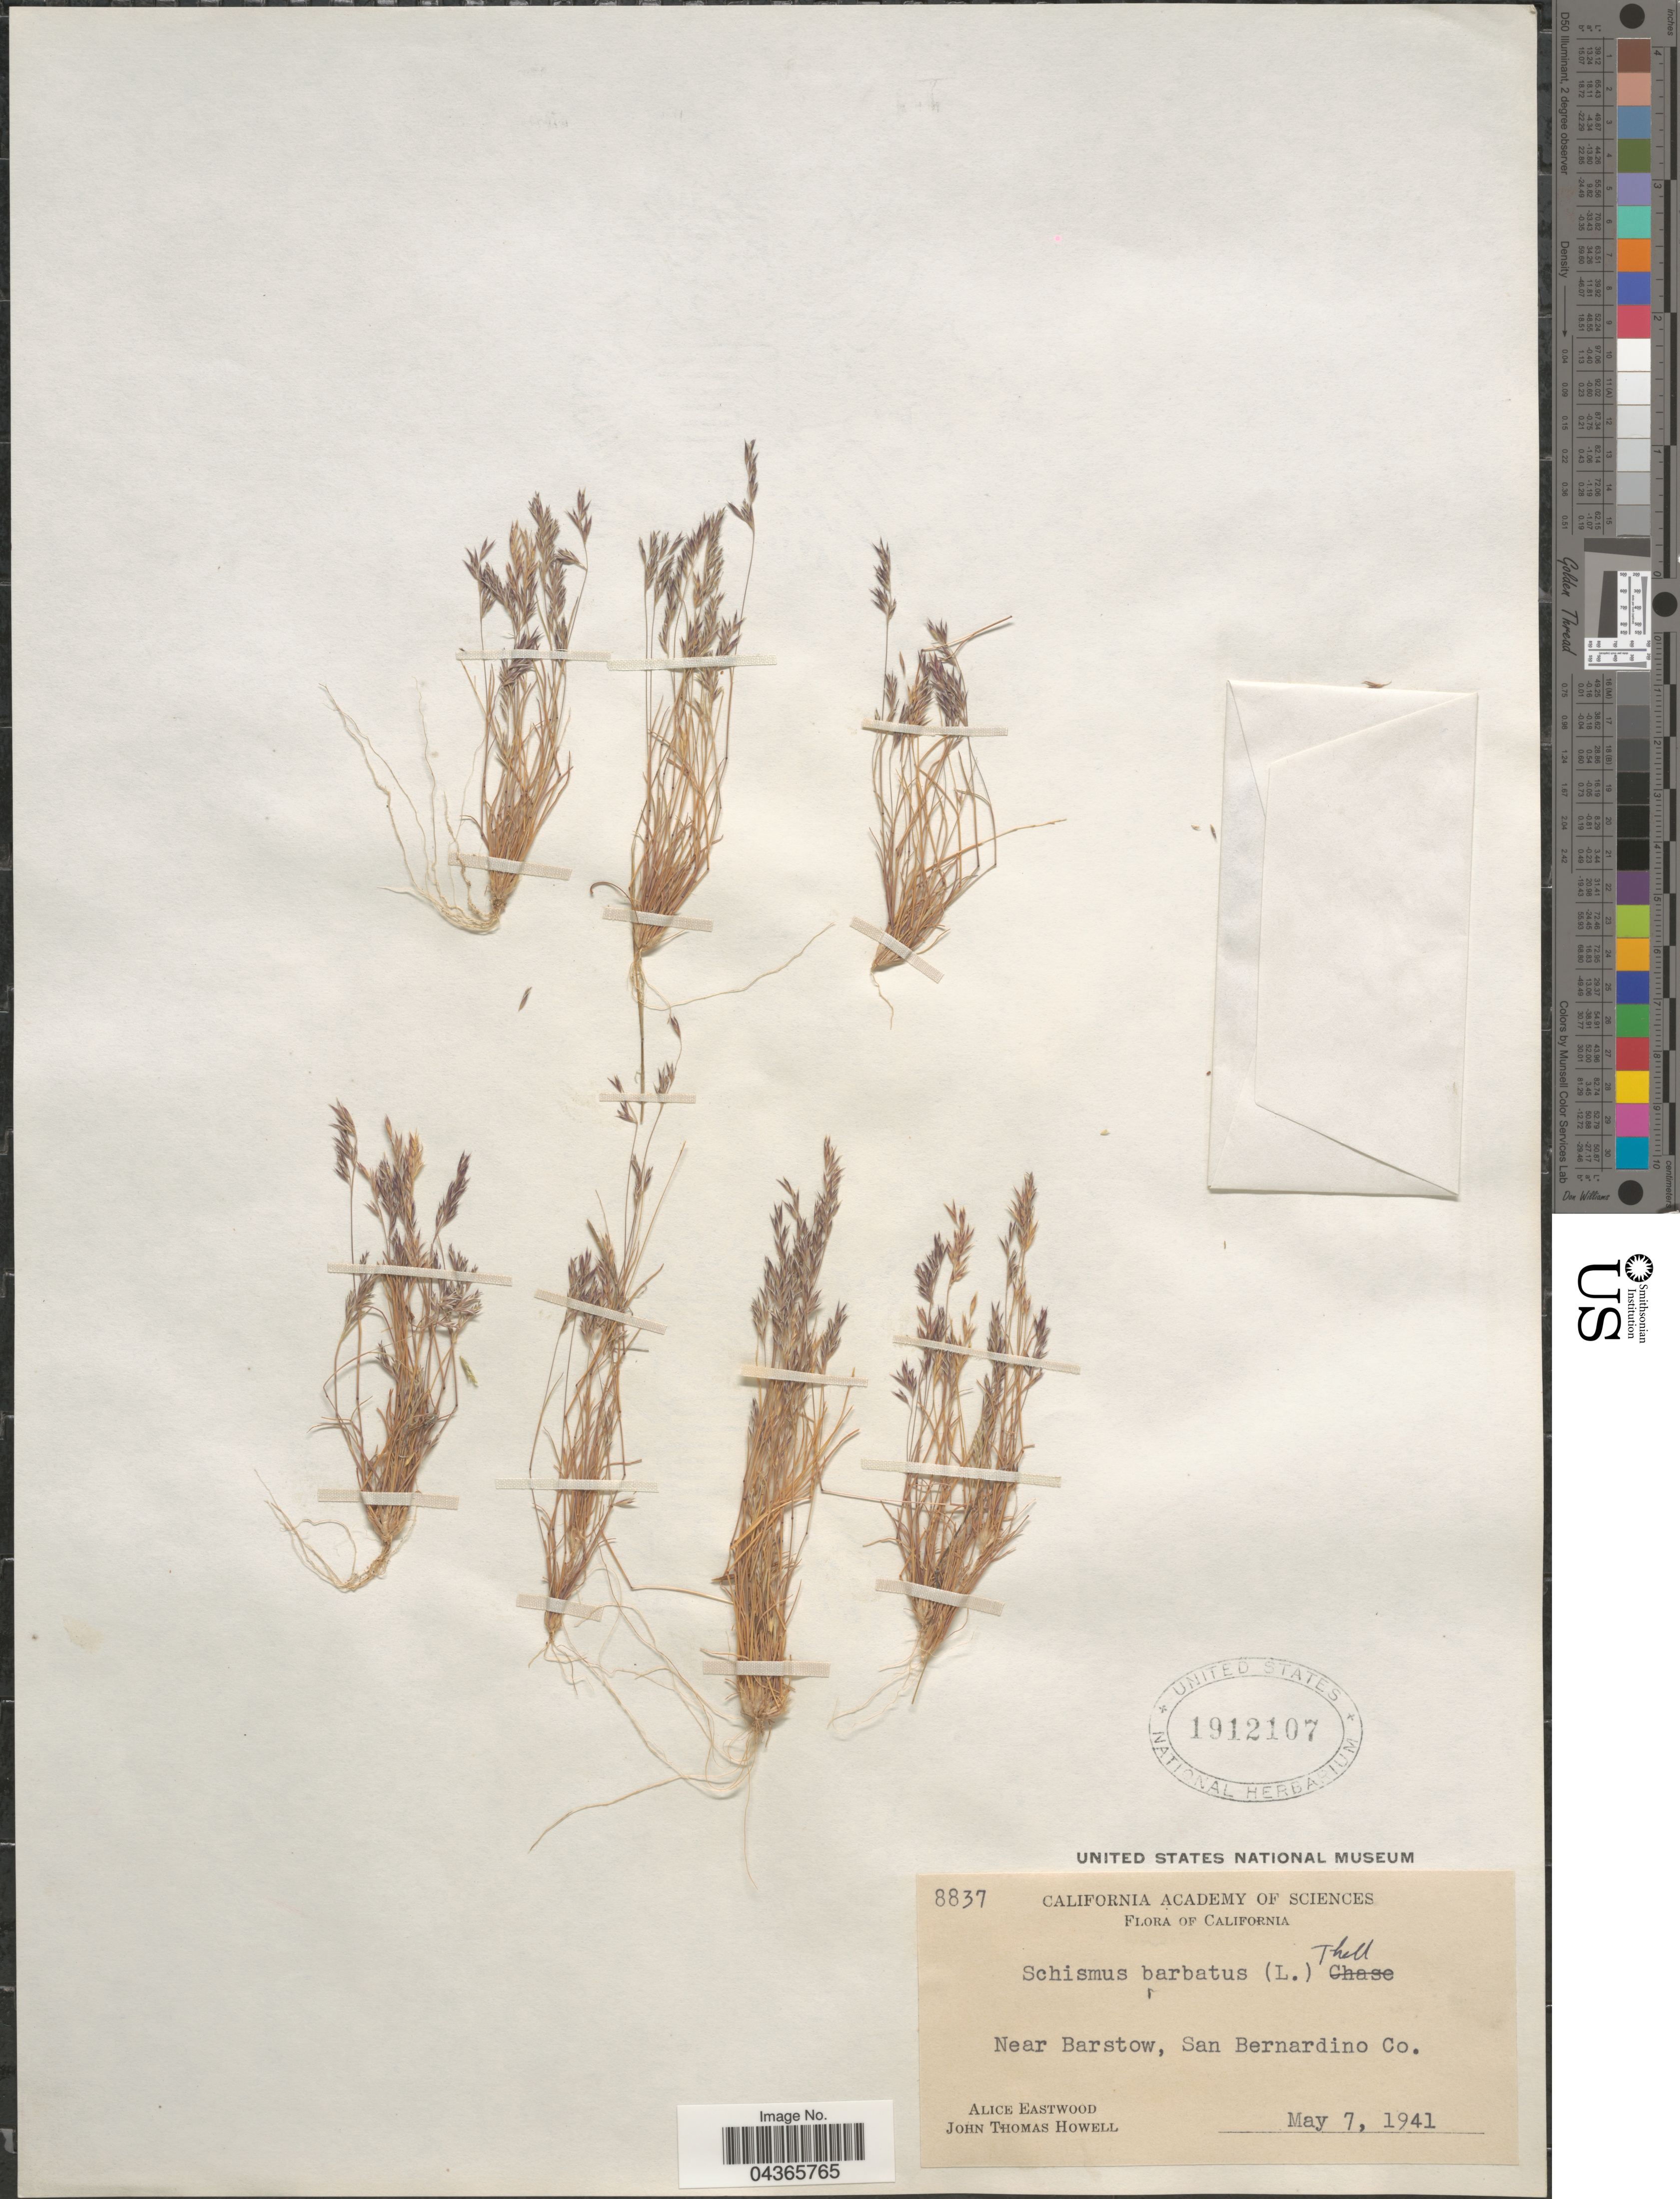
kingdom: Plantae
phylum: Tracheophyta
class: Liliopsida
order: Poales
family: Poaceae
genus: Schismus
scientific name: Schismus barbatus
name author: (L.) Thell.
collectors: A. Eastwood & J. T. Howell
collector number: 8837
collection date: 1941-05-07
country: United States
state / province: California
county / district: San Bernardino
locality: Near Barstow, San Bernardino Co.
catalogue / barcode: US 1912107